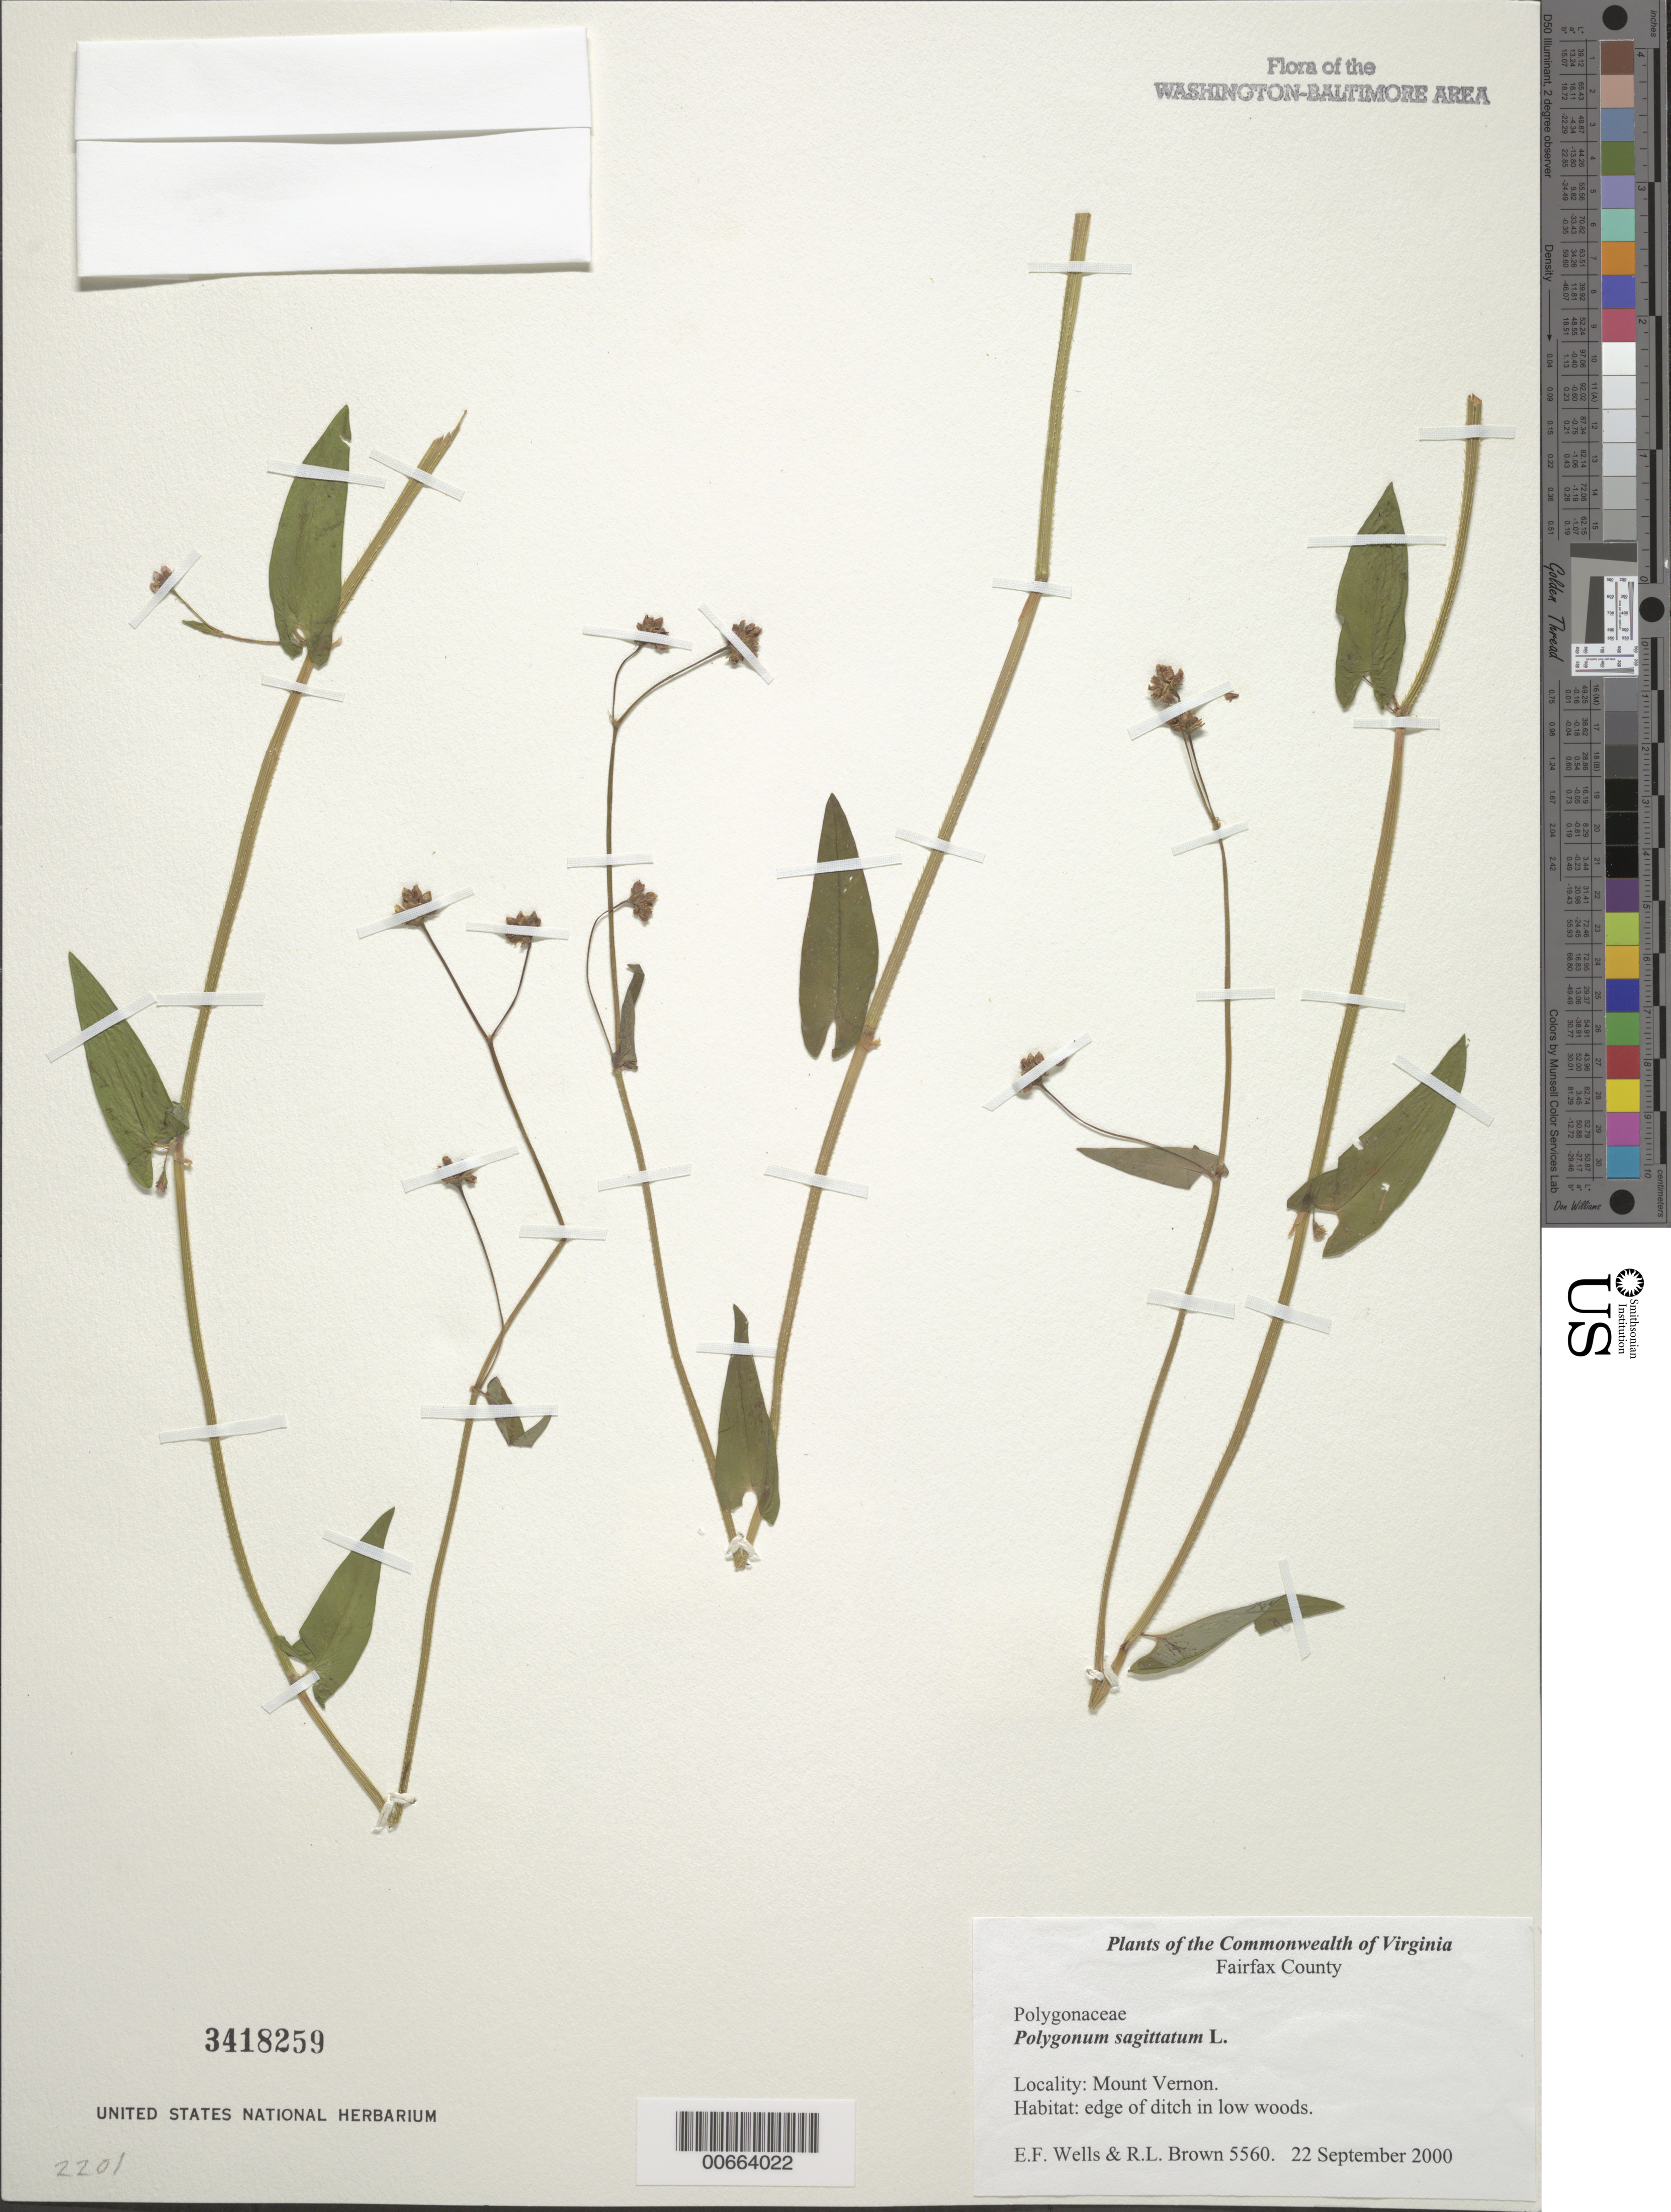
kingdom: Plantae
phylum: Tracheophyta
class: Magnoliopsida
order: Caryophyllales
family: Polygonaceae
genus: Persicaria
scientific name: Persicaria sagittata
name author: (L.) H. Gross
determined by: Atha, D. E.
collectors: E. F. Wells & R. L. Brown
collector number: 5560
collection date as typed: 22 Sep 2000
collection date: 2000-09-22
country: United States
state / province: Virginia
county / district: Fairfax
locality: Mount Vernon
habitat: Edge of ditch in low woods.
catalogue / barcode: US 3418259